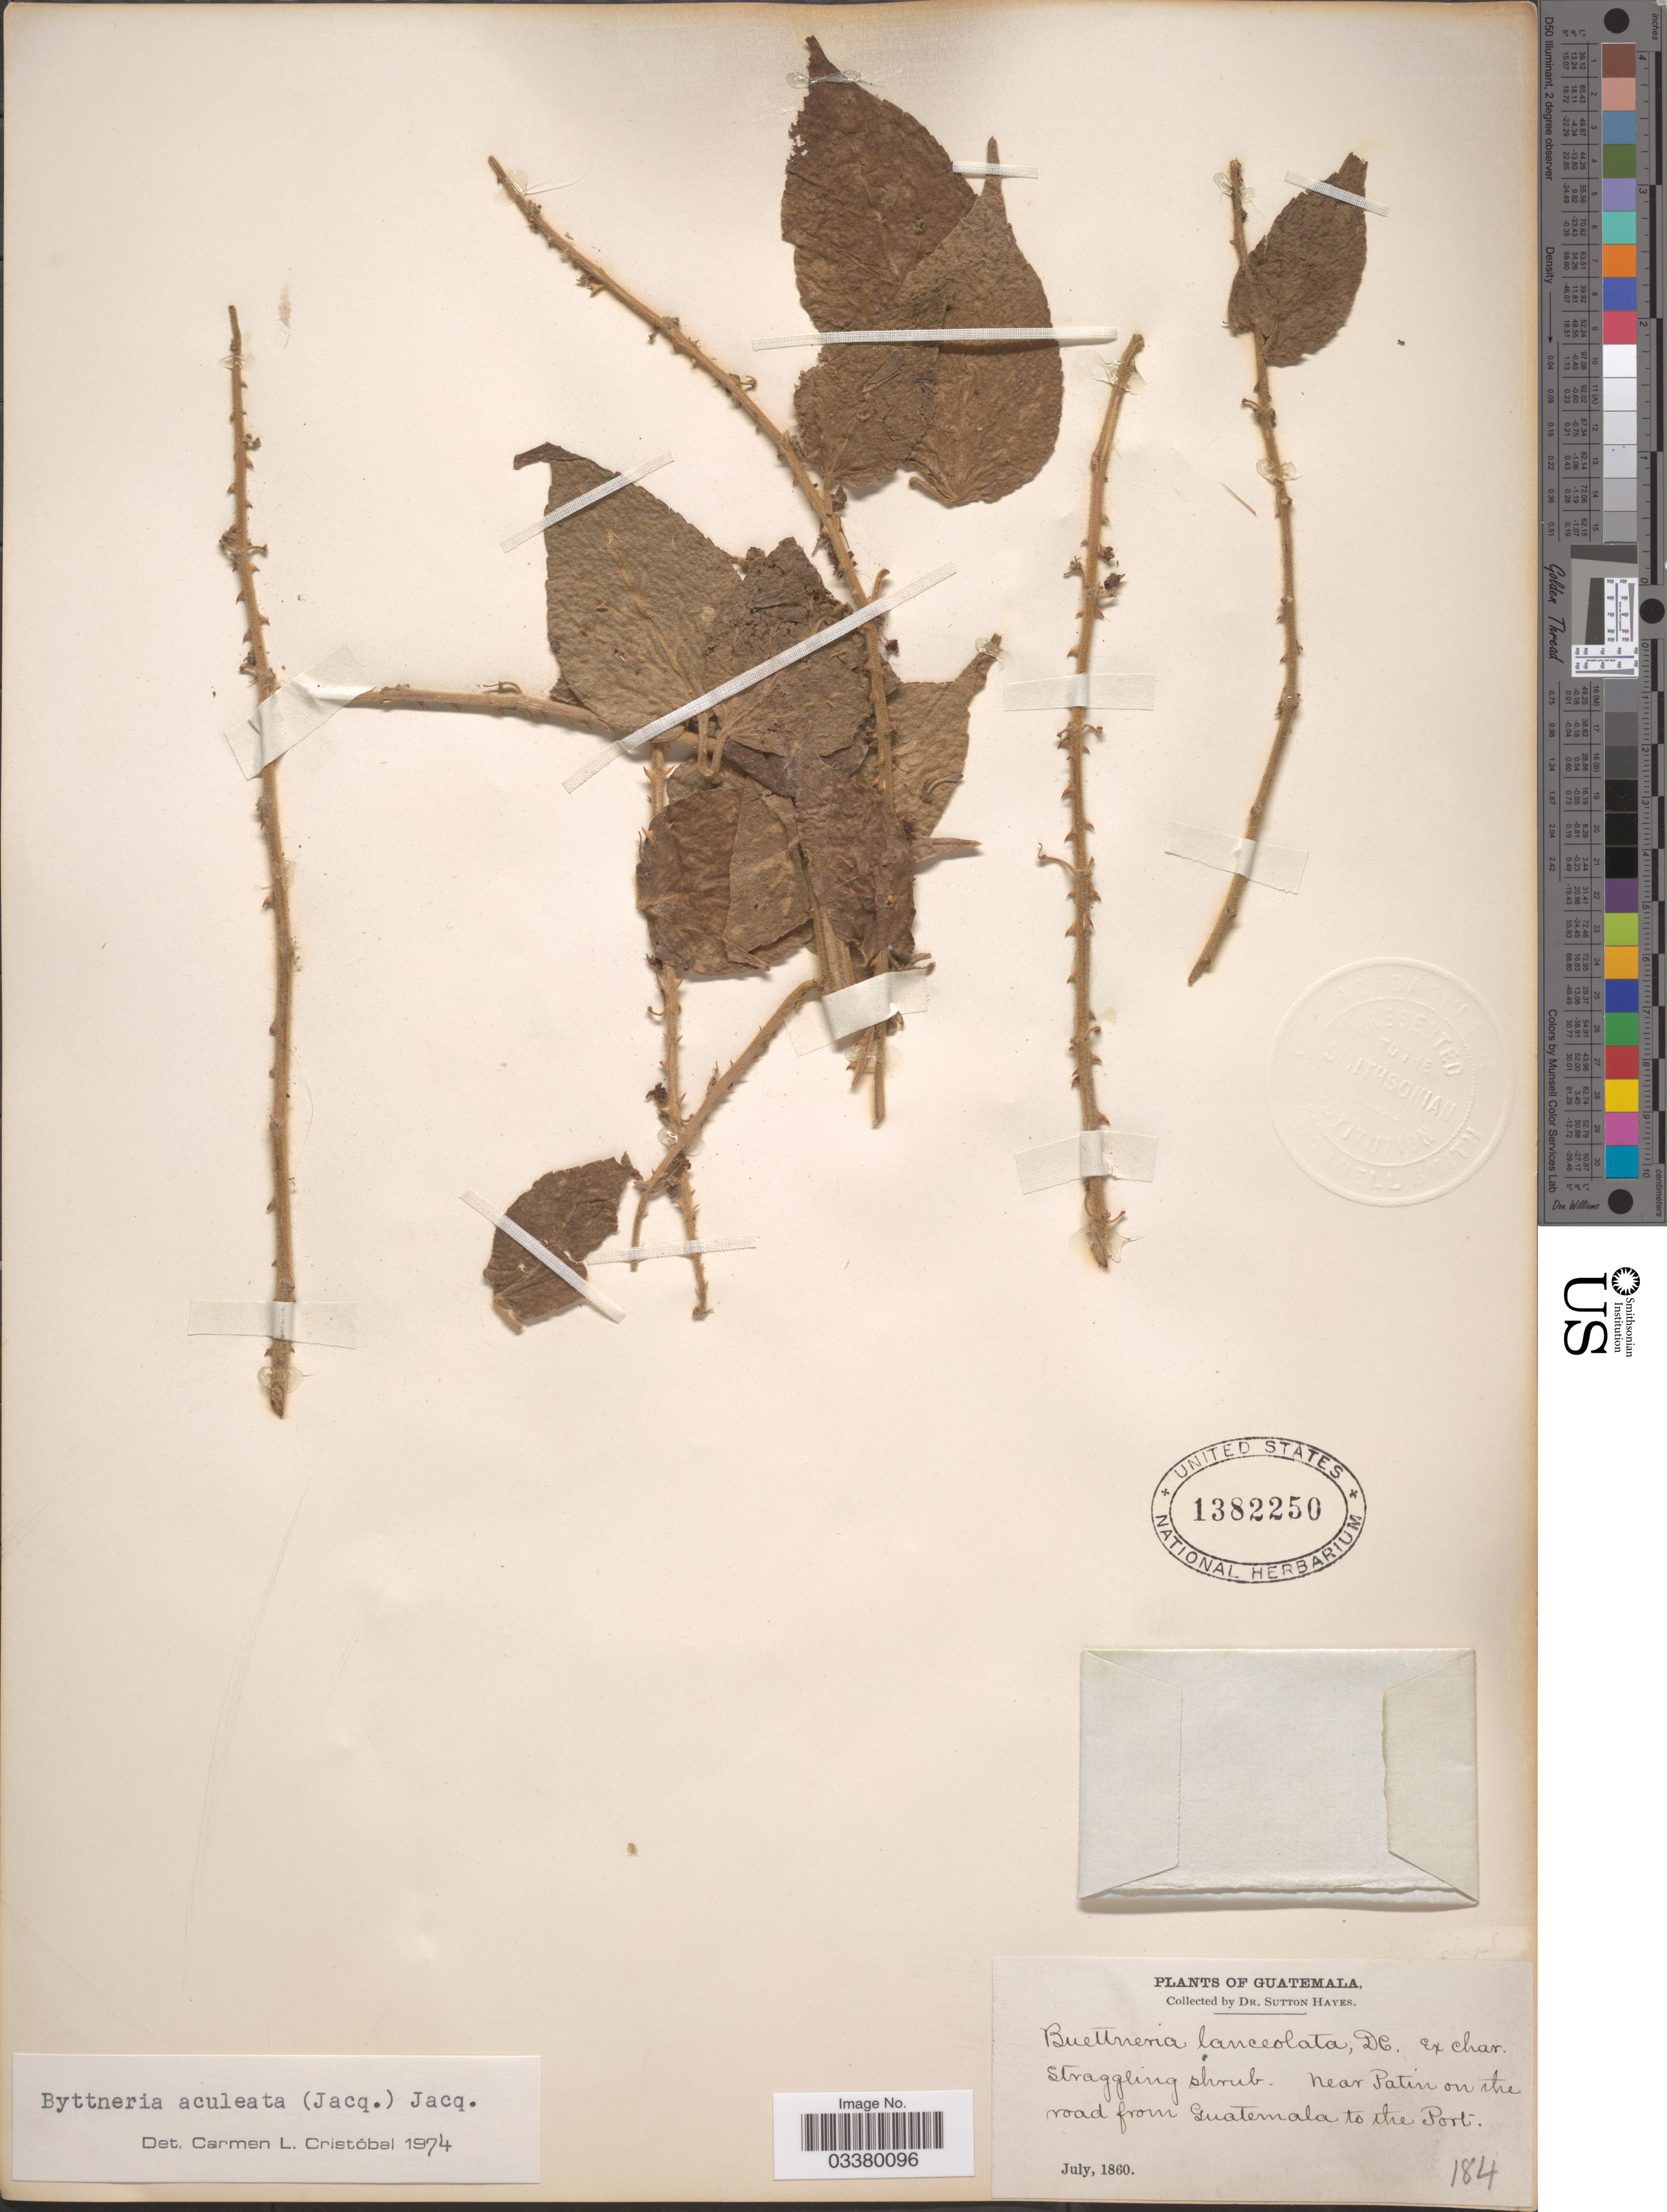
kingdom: Plantae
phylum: Tracheophyta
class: Magnoliopsida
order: Malvales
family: Malvaceae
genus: Byttneria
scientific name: Byttneria aculeata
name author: (Jacq.) Jacq.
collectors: S. Hayes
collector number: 184?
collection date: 1860-07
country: Guatemala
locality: Near Patin on the road from Guatemala to the Port.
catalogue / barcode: US 1382250